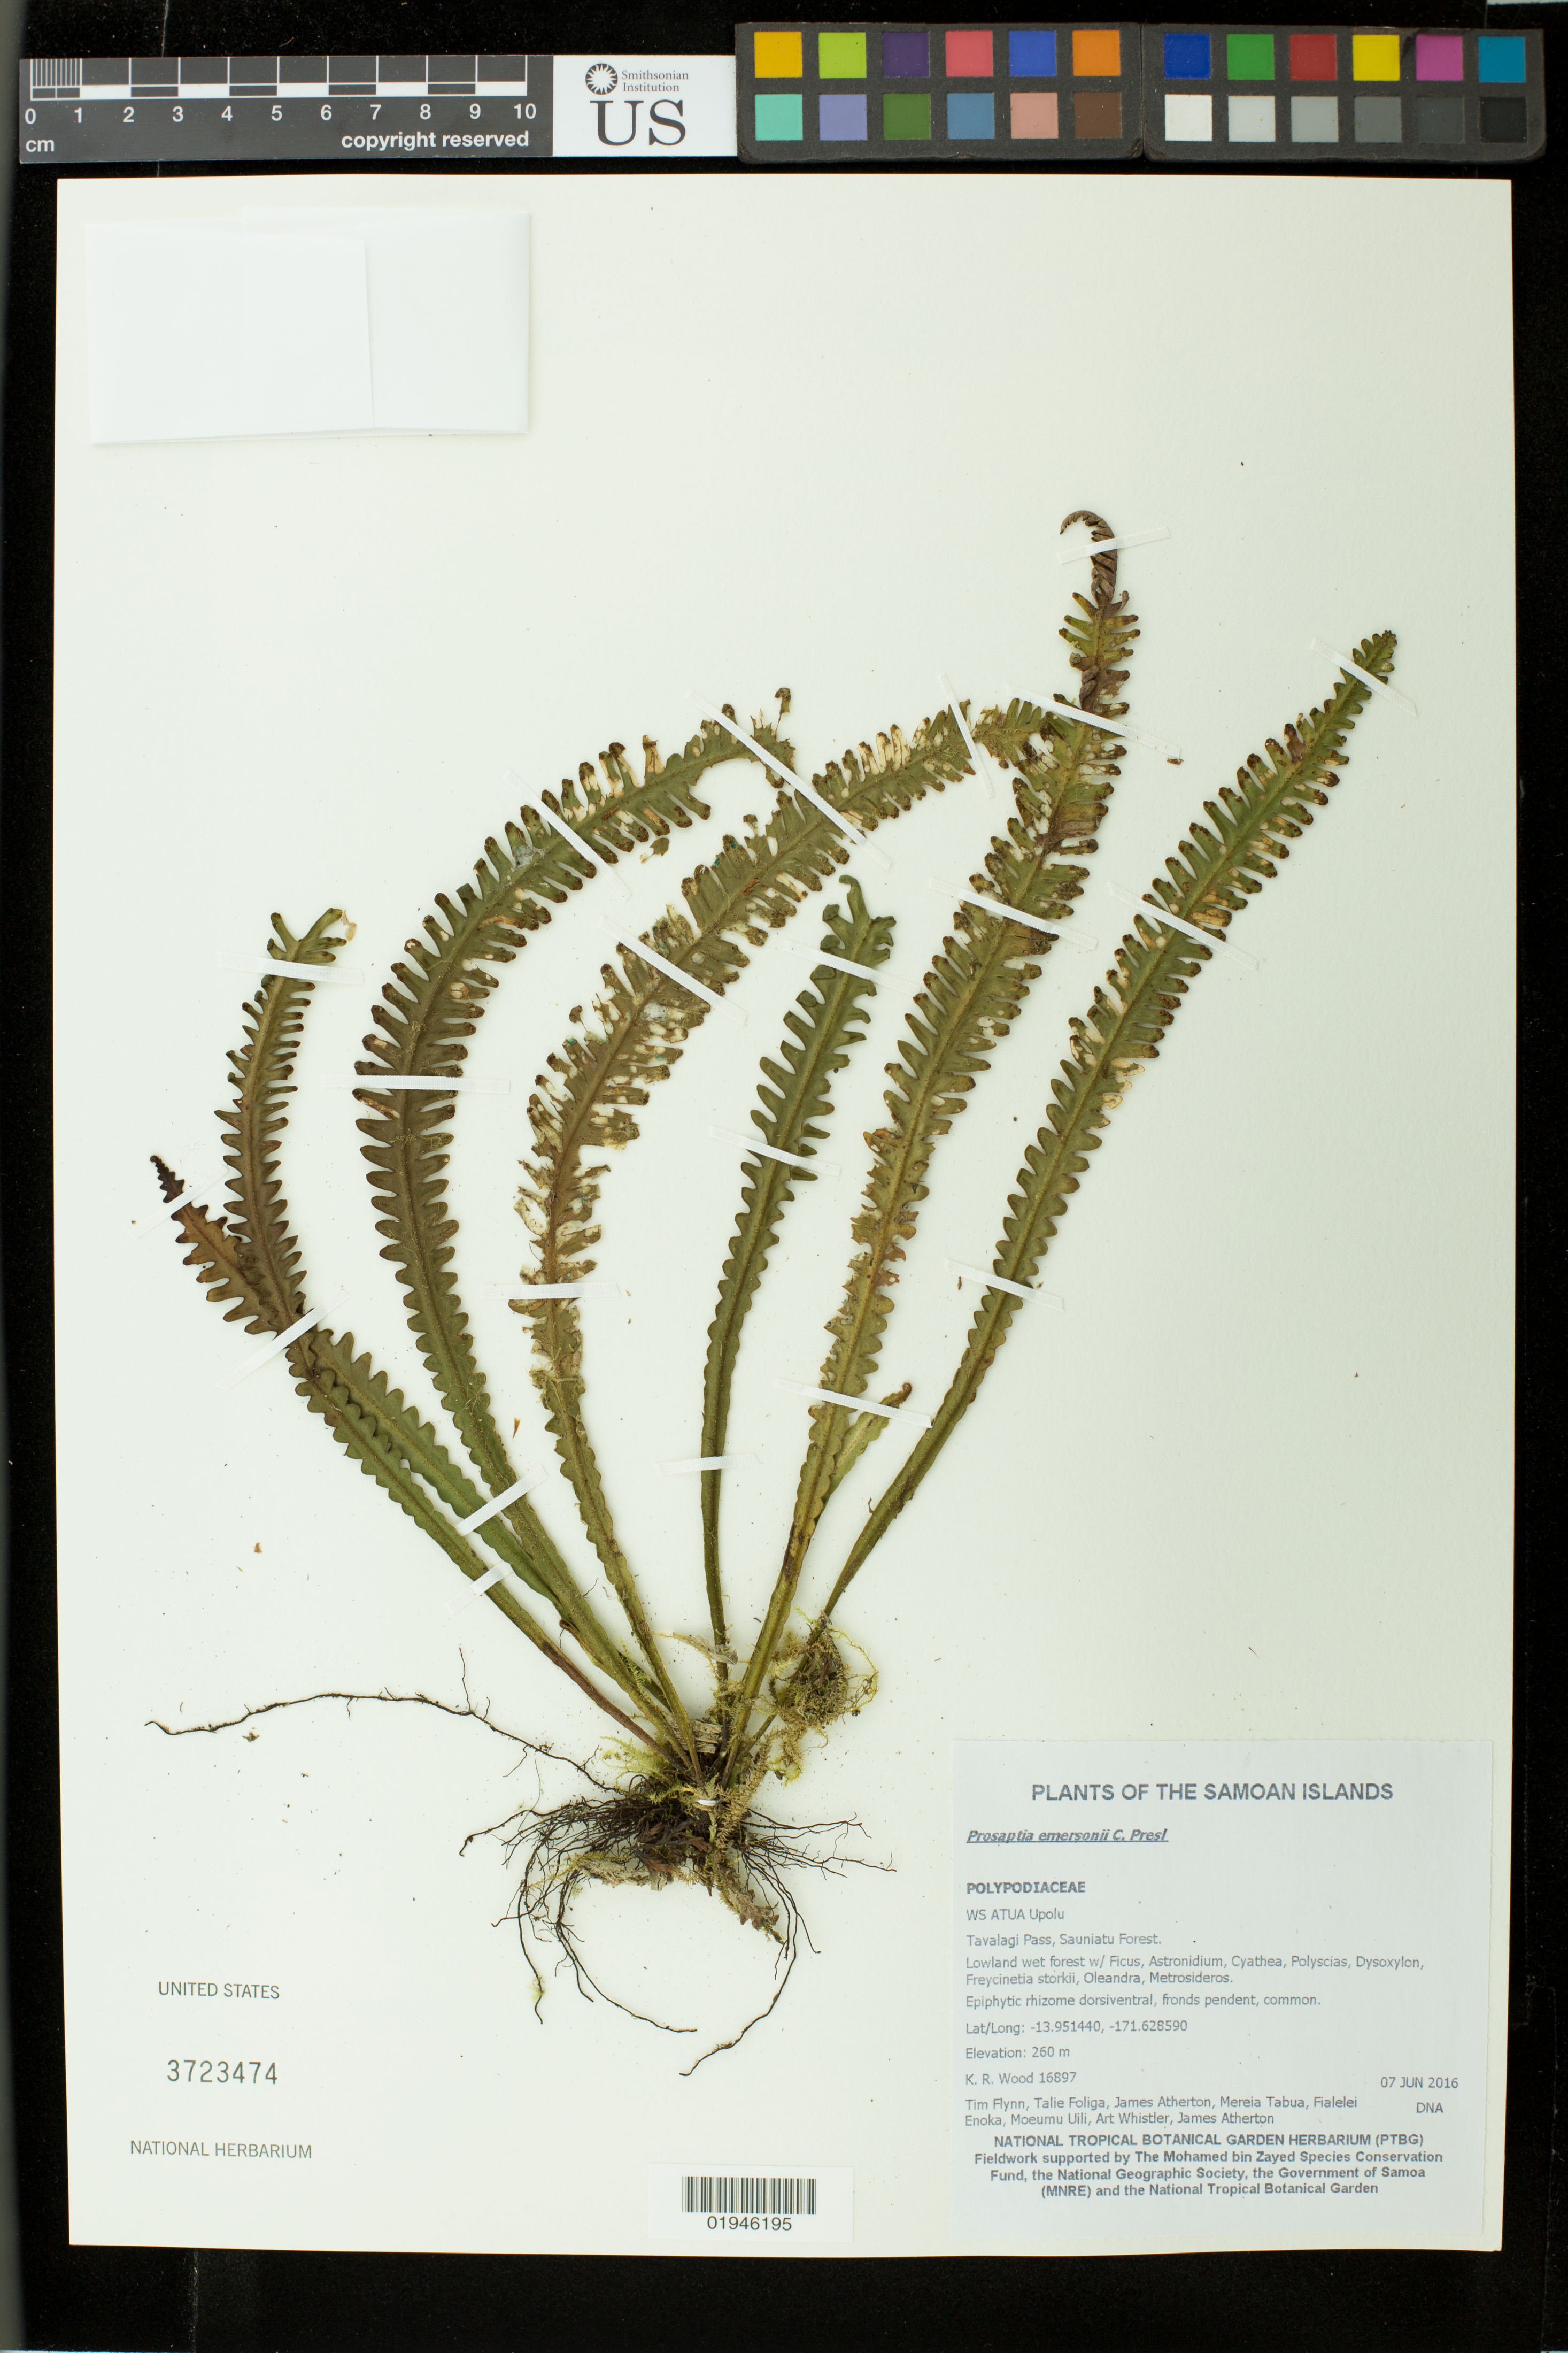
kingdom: Plantae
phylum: Tracheophyta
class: Polypodiopsida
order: Polypodiales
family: Polypodiaceae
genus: Prosaptia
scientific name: Prosaptia emersonii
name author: (Hook. & Grev.) C. Presl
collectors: K. R. Wood, T. W. Flynn, T. Foliga, J. Atherton, M. Tabua, F. Enoka, M. Uili & A. Whistler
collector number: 16897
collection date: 2016-06-07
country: Samoa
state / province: Atua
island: Upolu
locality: Upolu, Tavalagi Pass, Sauniatu Forest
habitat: Lowland wet forest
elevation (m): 260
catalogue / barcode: US 3723474